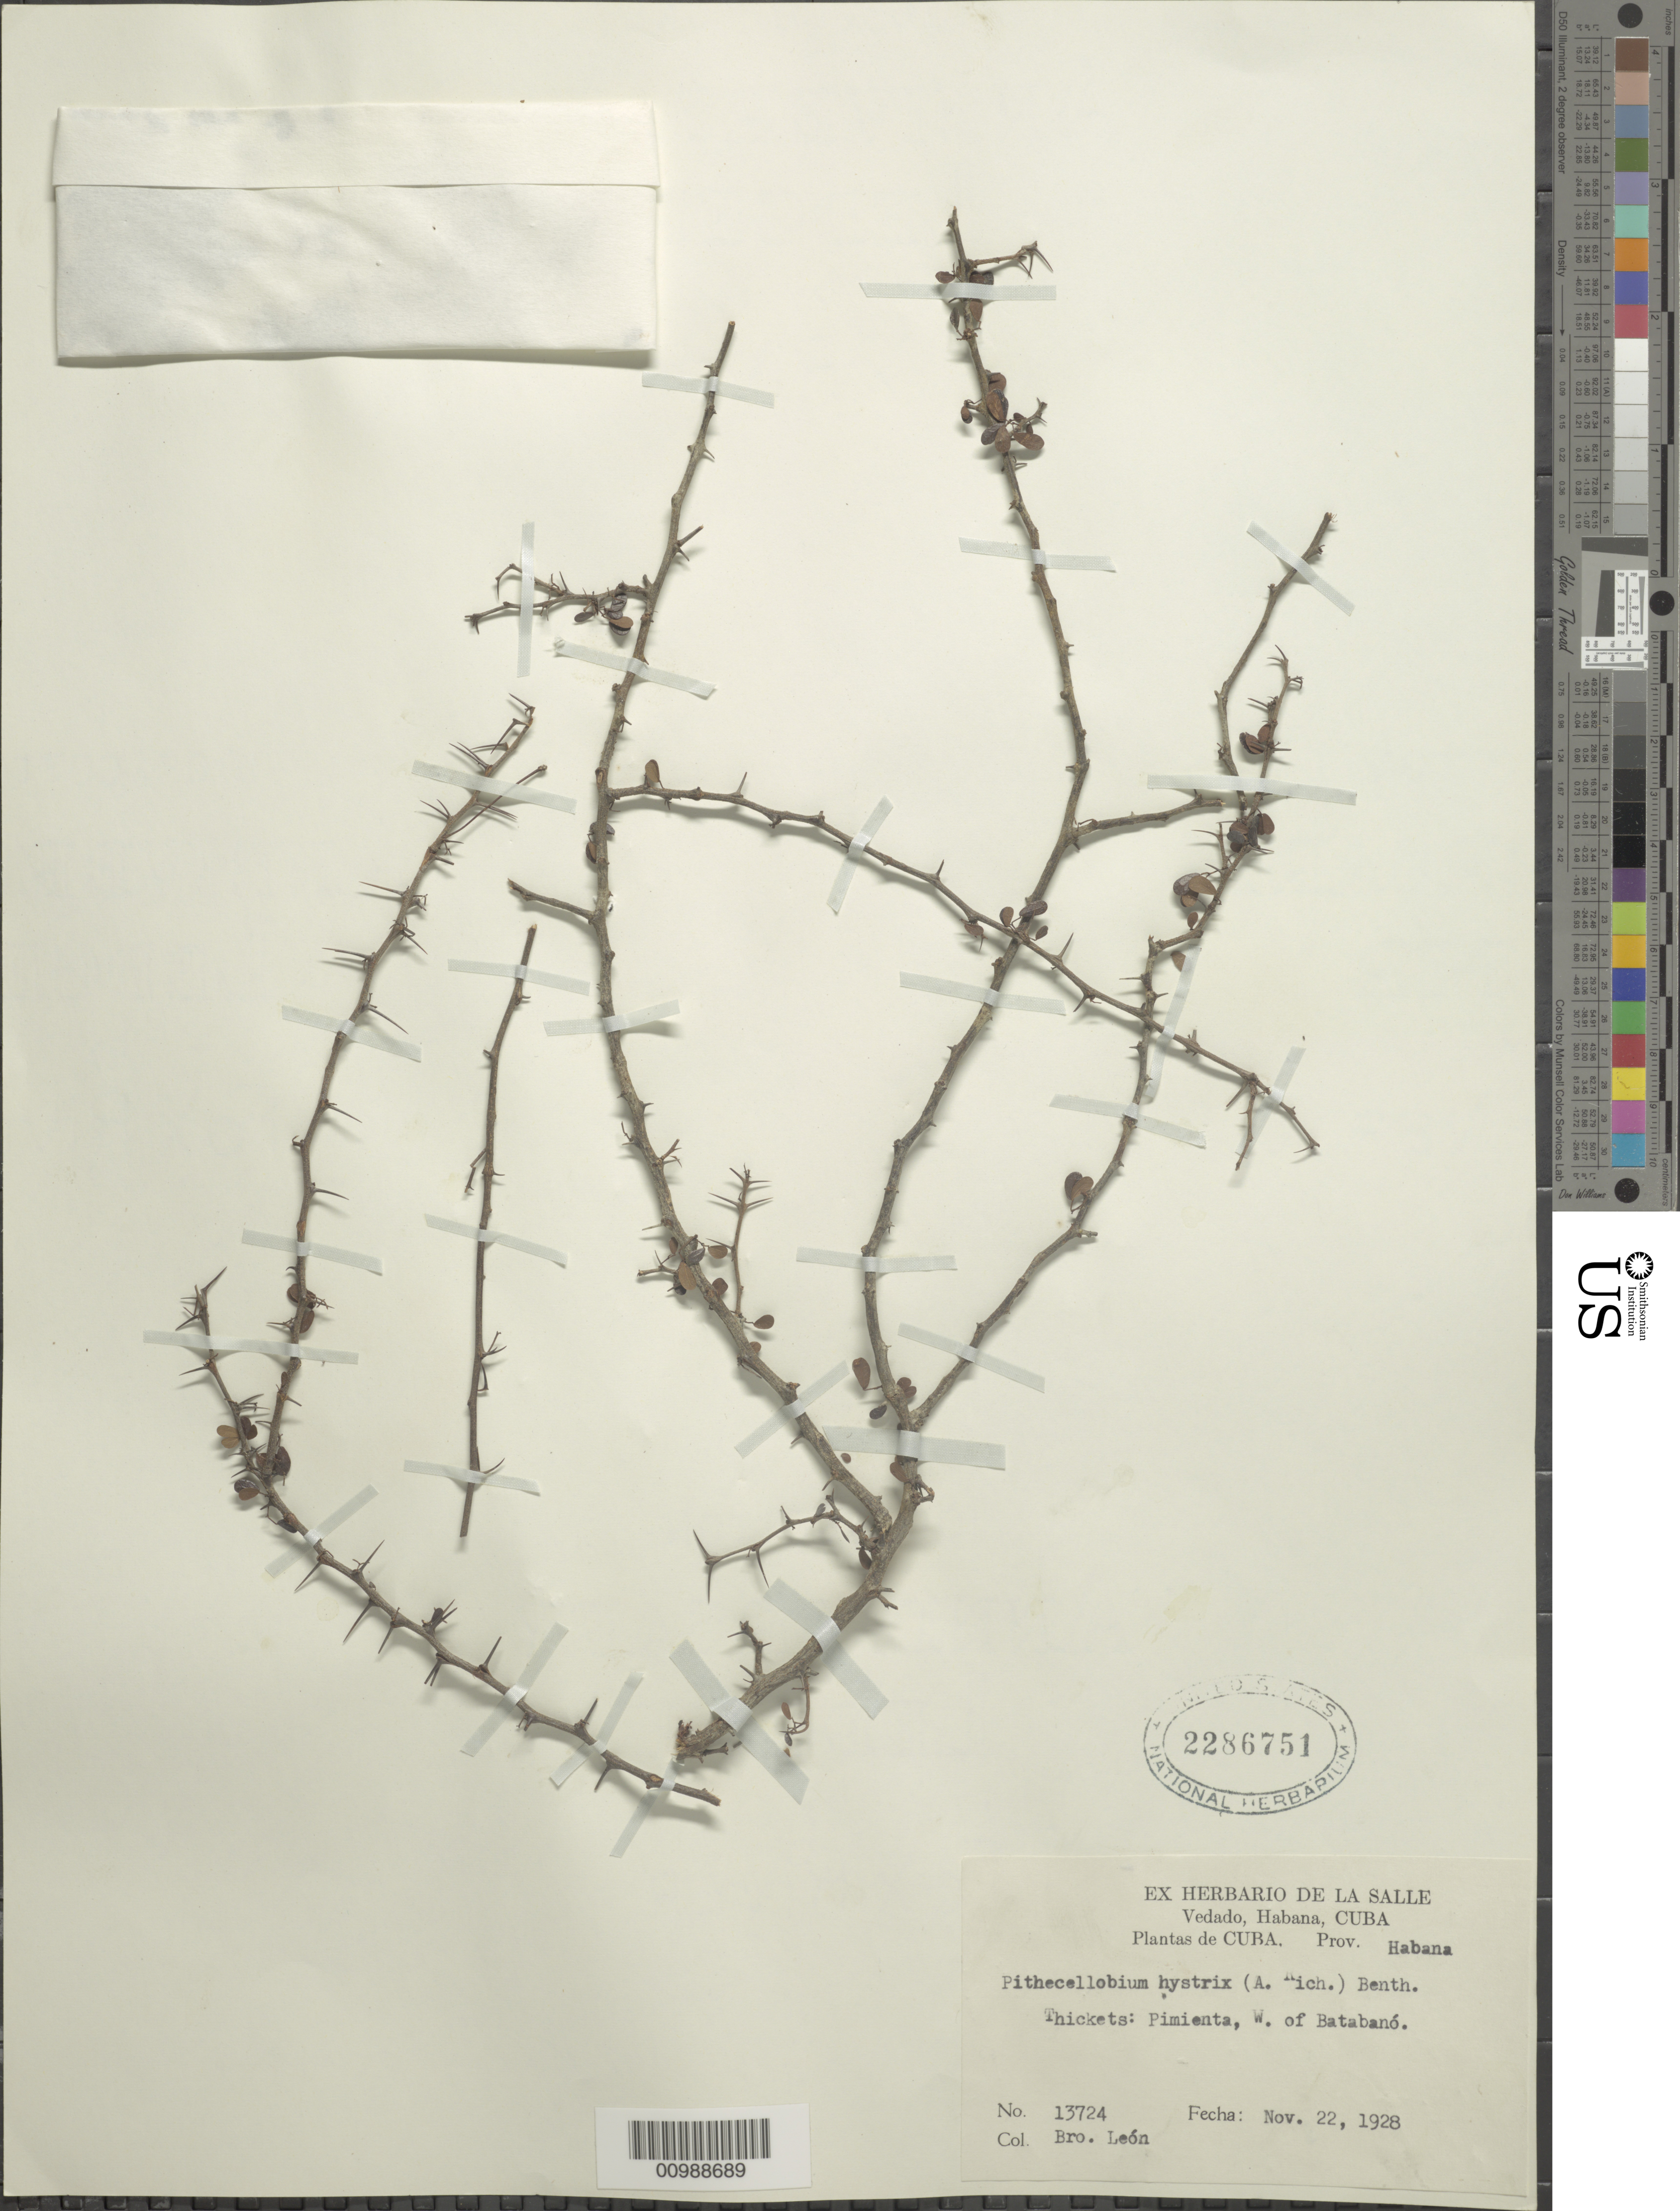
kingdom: Plantae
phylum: Tracheophyta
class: Magnoliopsida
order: Fabales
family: Fabaceae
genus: Pithecellobium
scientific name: Pithecellobium histrix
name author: (A. Rich.) Benth.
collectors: Bro. León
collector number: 13724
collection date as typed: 22 Nov 1928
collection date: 1928-11-22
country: Cuba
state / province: La Habana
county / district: Batabanó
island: Cuba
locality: Thickets: Pimienta, W of Batabanó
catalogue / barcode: US 2286751